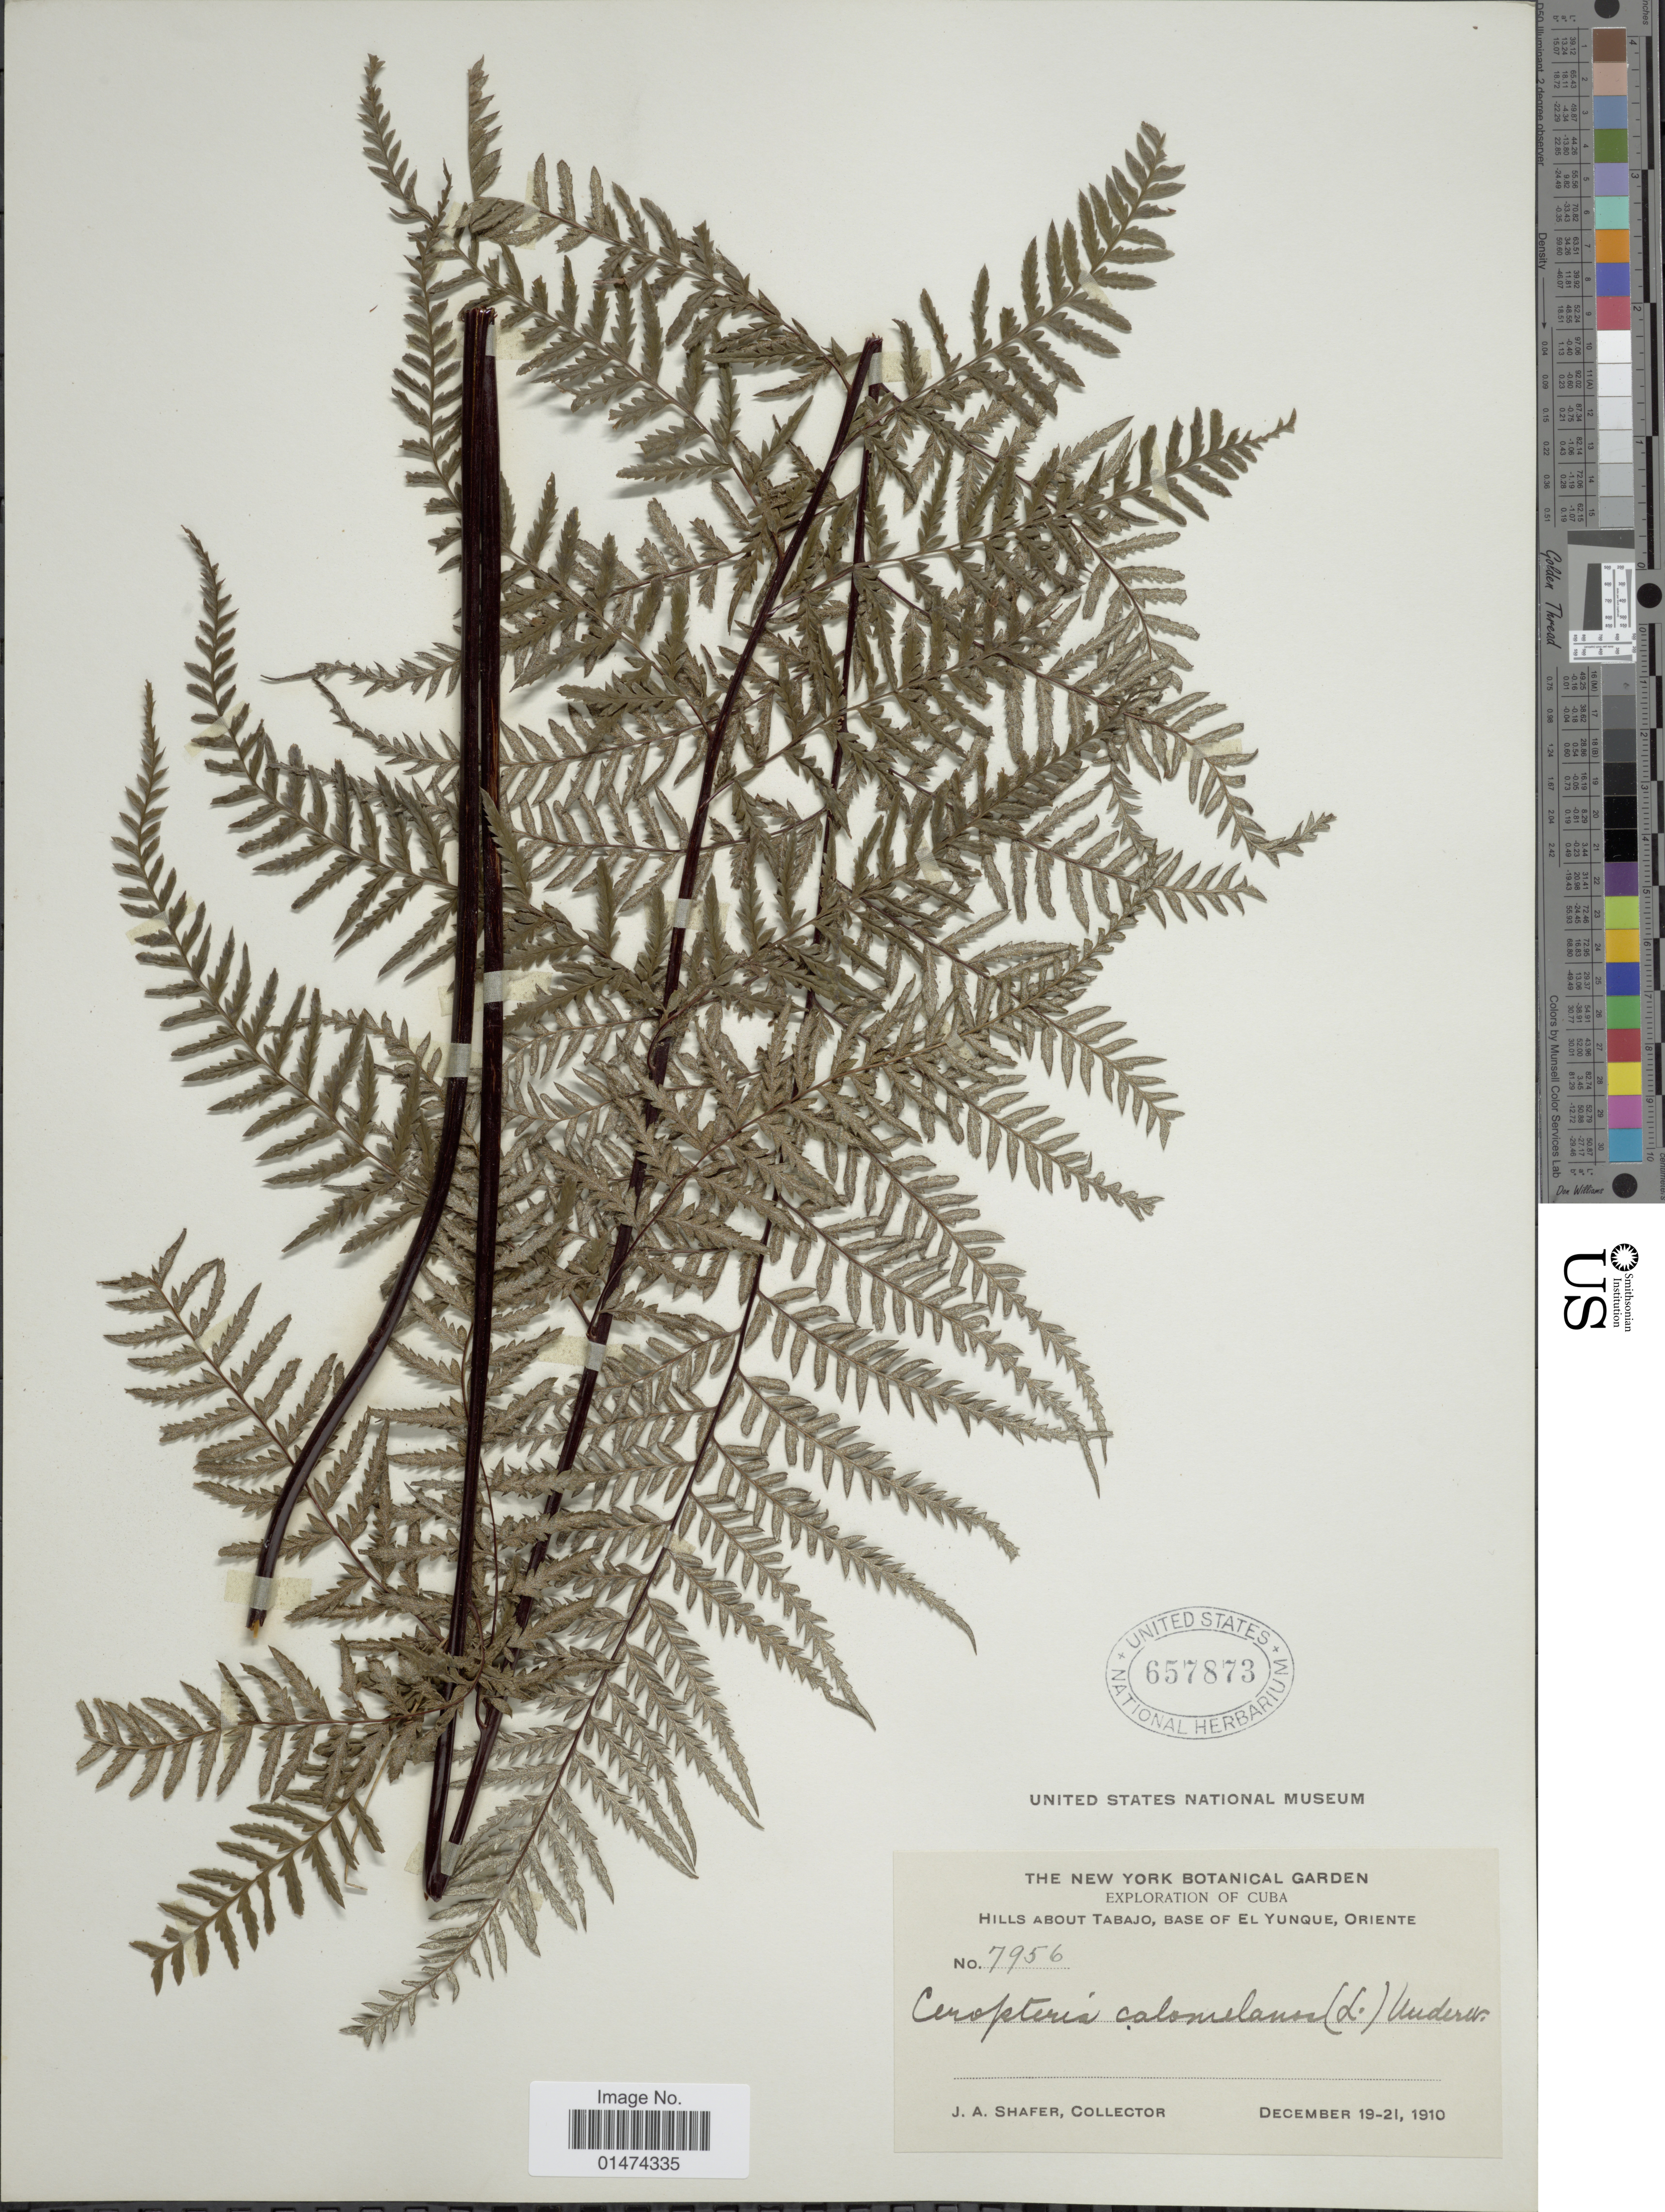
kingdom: Plantae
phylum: Tracheophyta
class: Polypodiopsida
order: Polypodiales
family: Pteridaceae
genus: Pityrogramma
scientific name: Pityrogramma calomelanos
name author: (L.) Link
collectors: J. A. Shafer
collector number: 7956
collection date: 1910-12-19/1910-12-21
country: Cuba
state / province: Oriente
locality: Hills about Tabajo, base of El Yunque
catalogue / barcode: US 657873